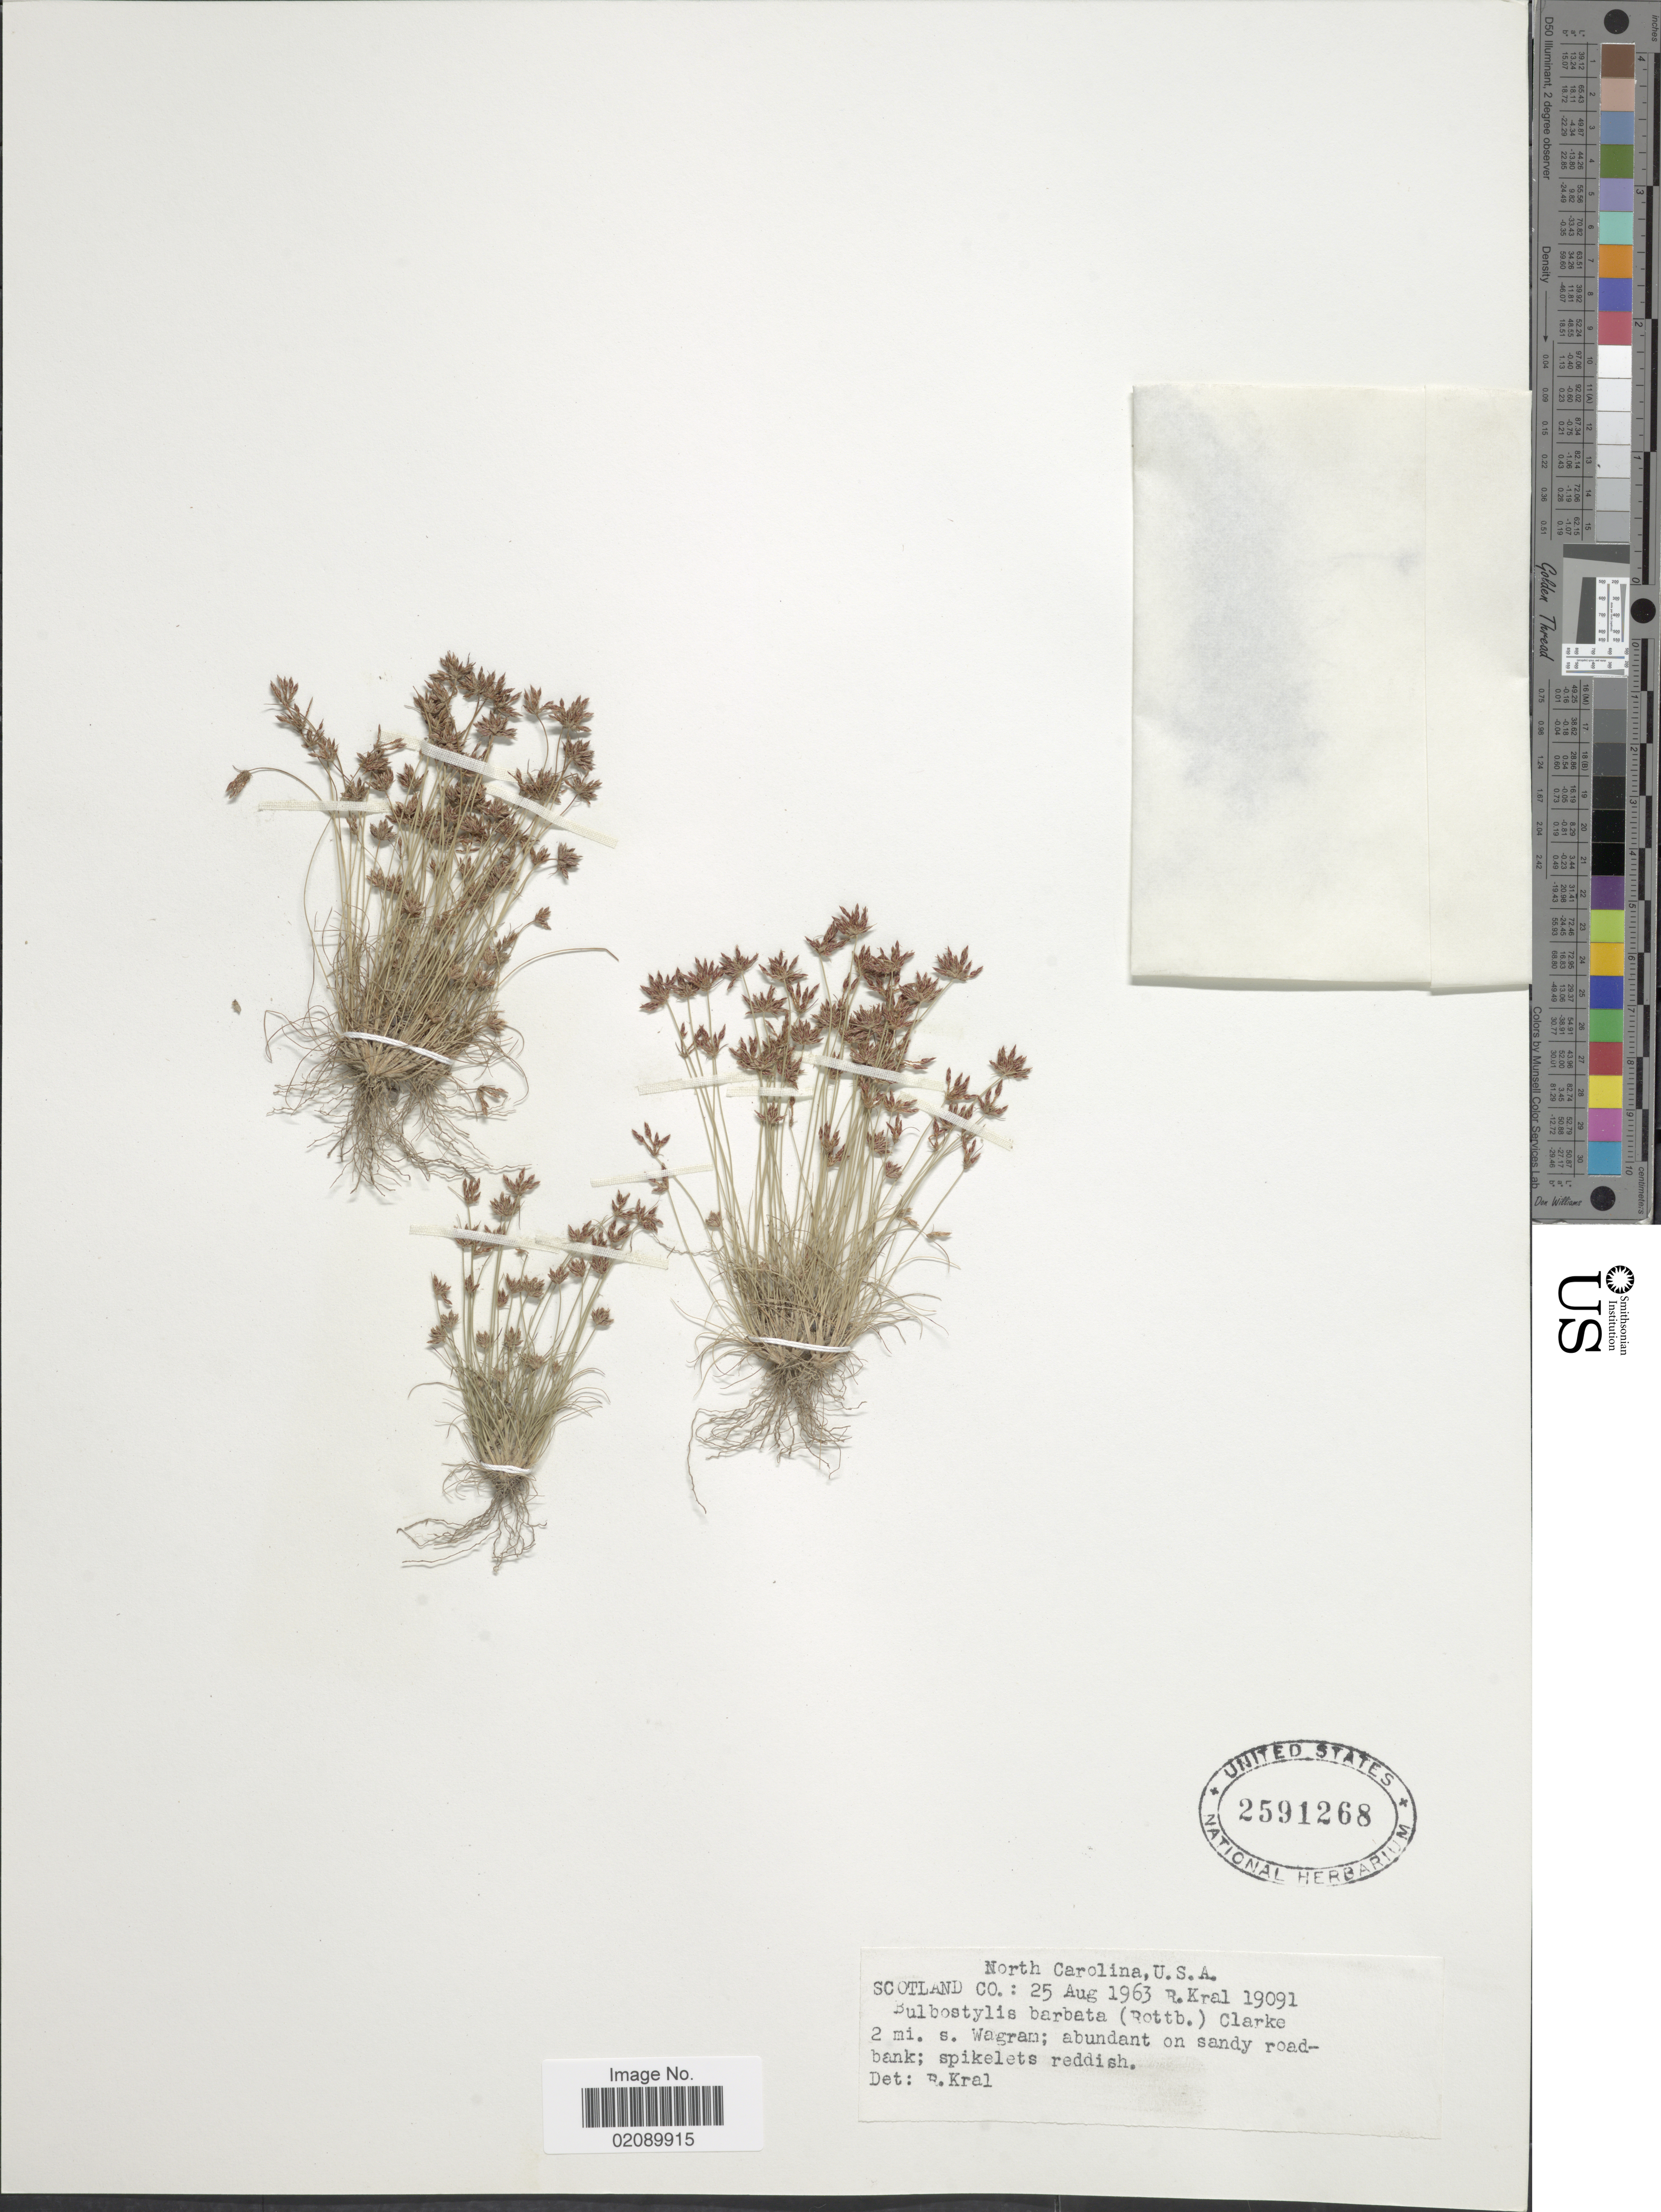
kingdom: Plantae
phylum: Tracheophyta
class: Liliopsida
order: Poales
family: Cyperaceae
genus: Bulbostylis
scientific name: Bulbostylis barbata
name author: (Rottb.) C.B. Clarke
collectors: R. Kral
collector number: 19091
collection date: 1963-08-25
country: United States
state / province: North Carolina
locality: Scotland Co. 2 mi. s. Wagram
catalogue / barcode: US 2591268